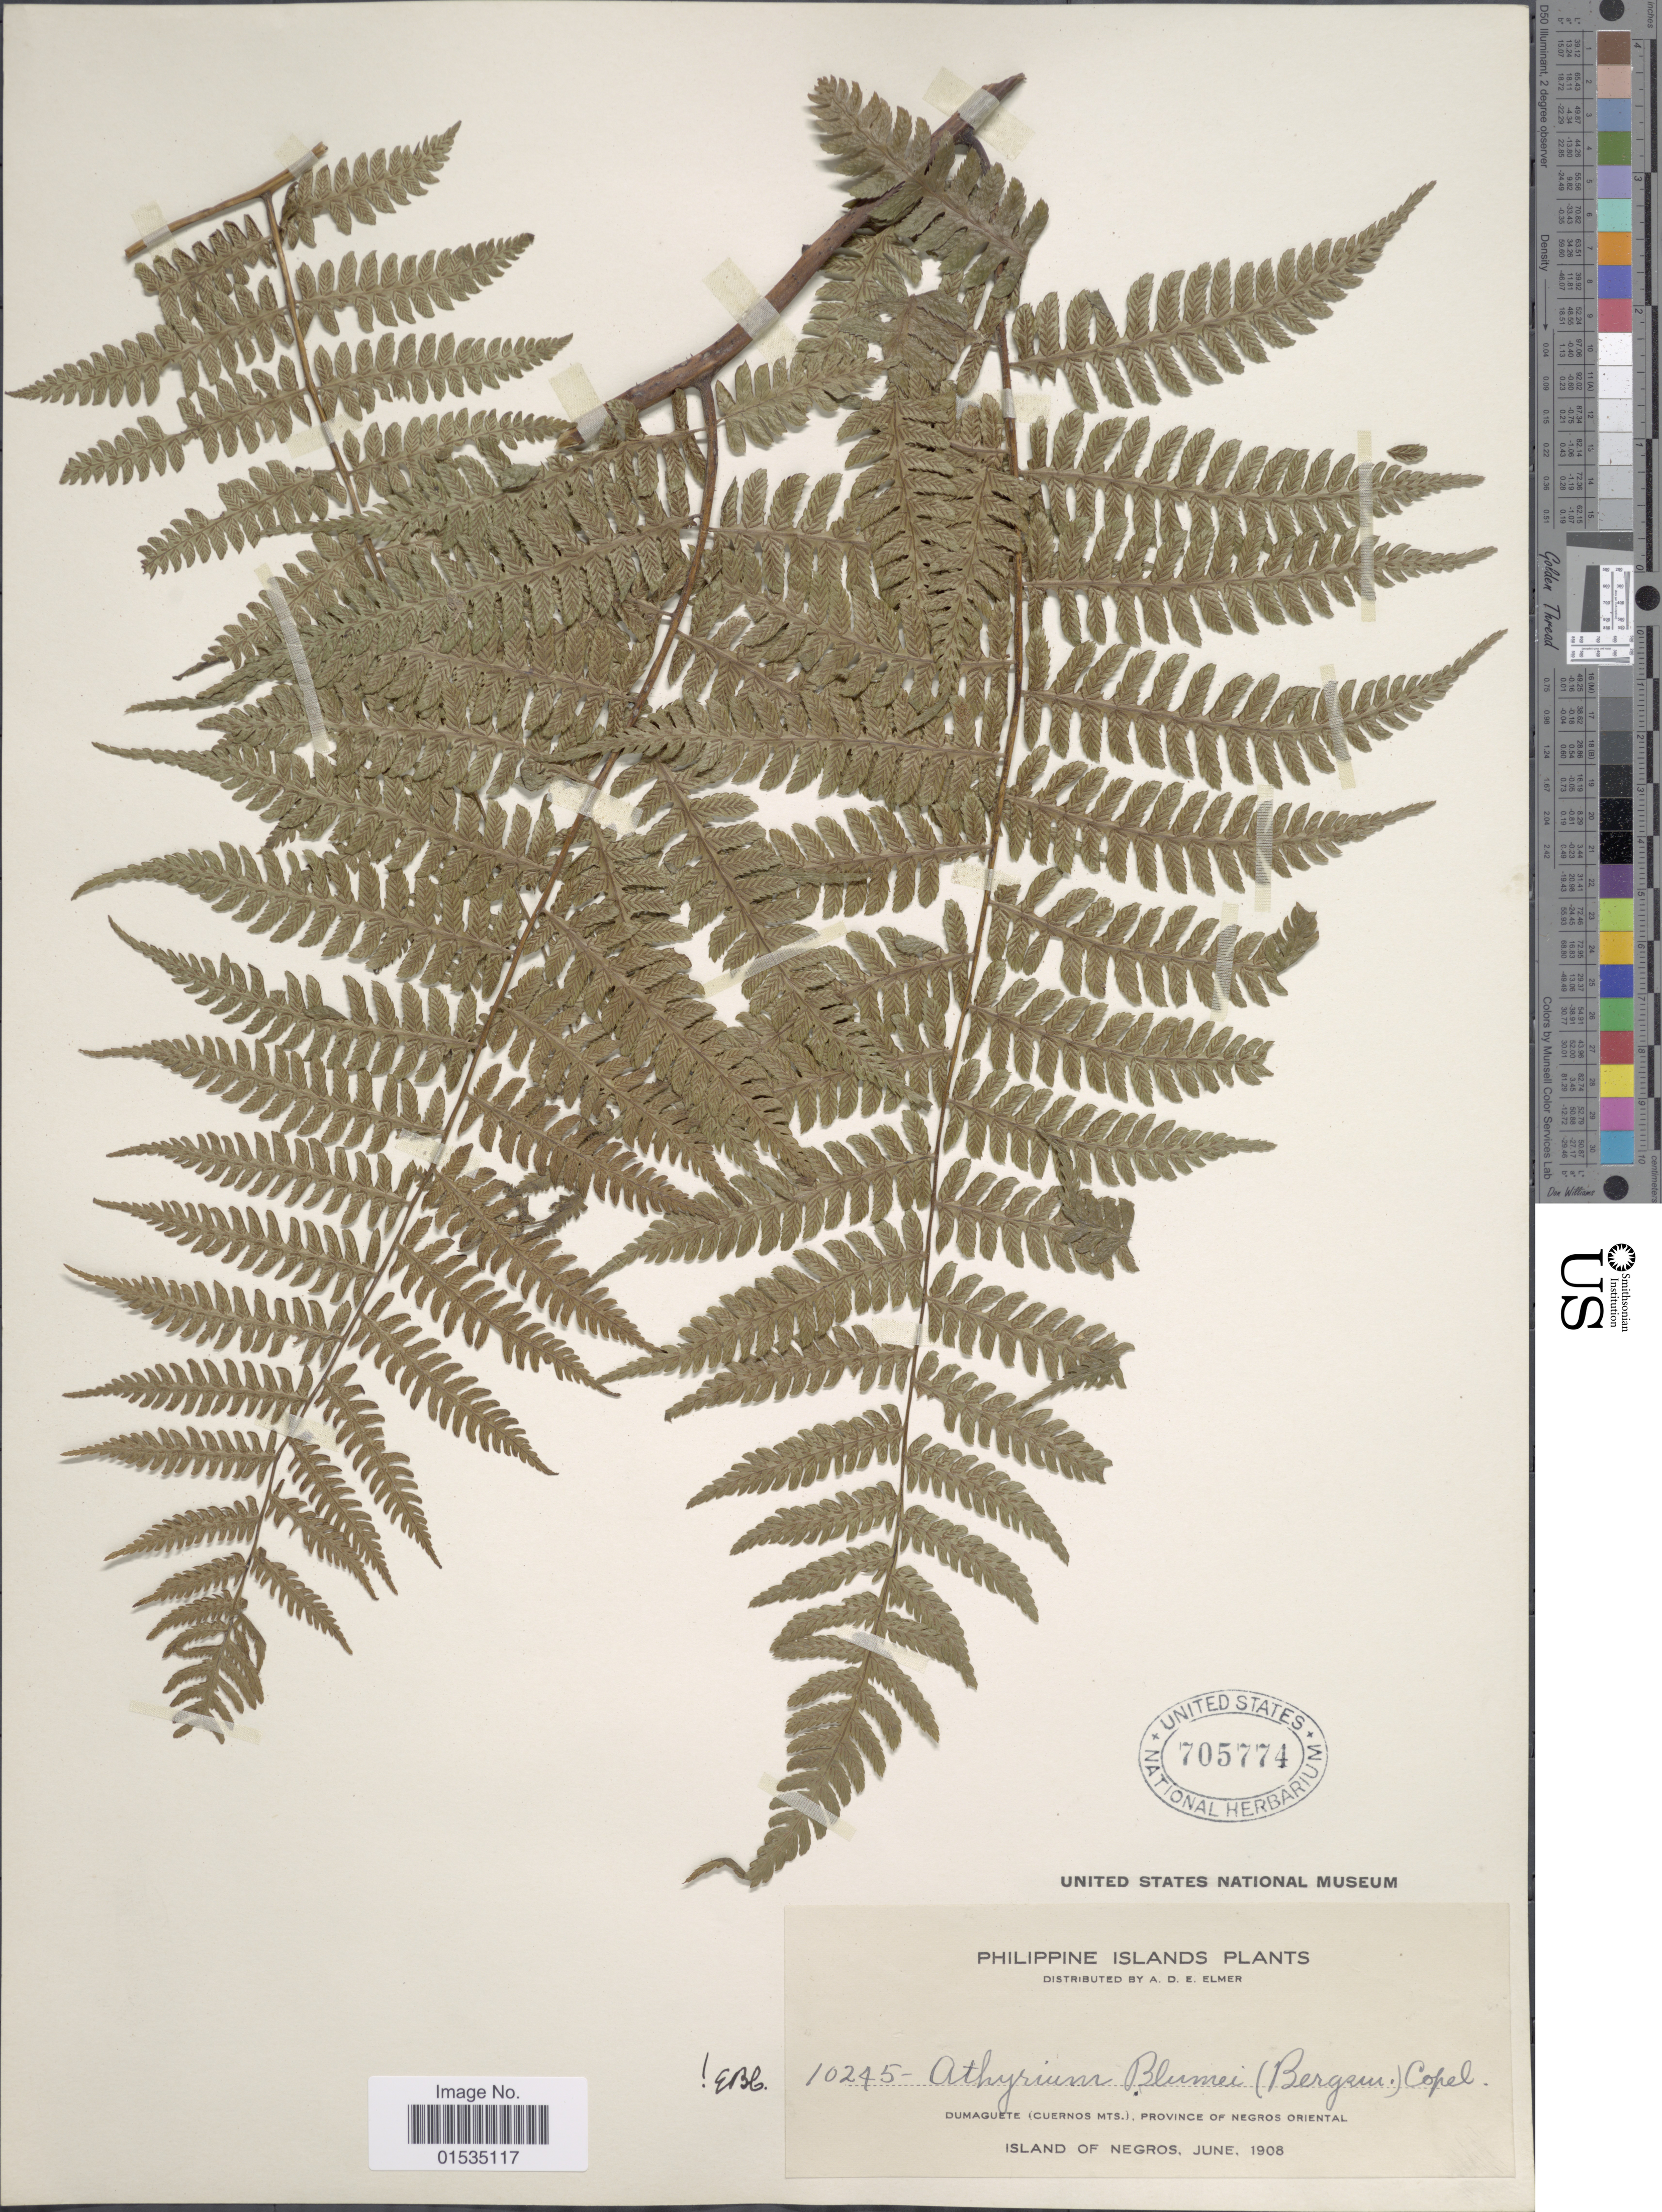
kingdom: Plantae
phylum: Tracheophyta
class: Polypodiopsida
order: Polypodiales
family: Athyriaceae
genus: Diplazium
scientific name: Diplazium polypodioides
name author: Blume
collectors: A. D. E. Elmer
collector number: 10245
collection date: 1908-06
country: Philippines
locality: Dumaguete (Cuernos Mts.), Province of Negros Oriental, Island of Negros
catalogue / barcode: US 705774